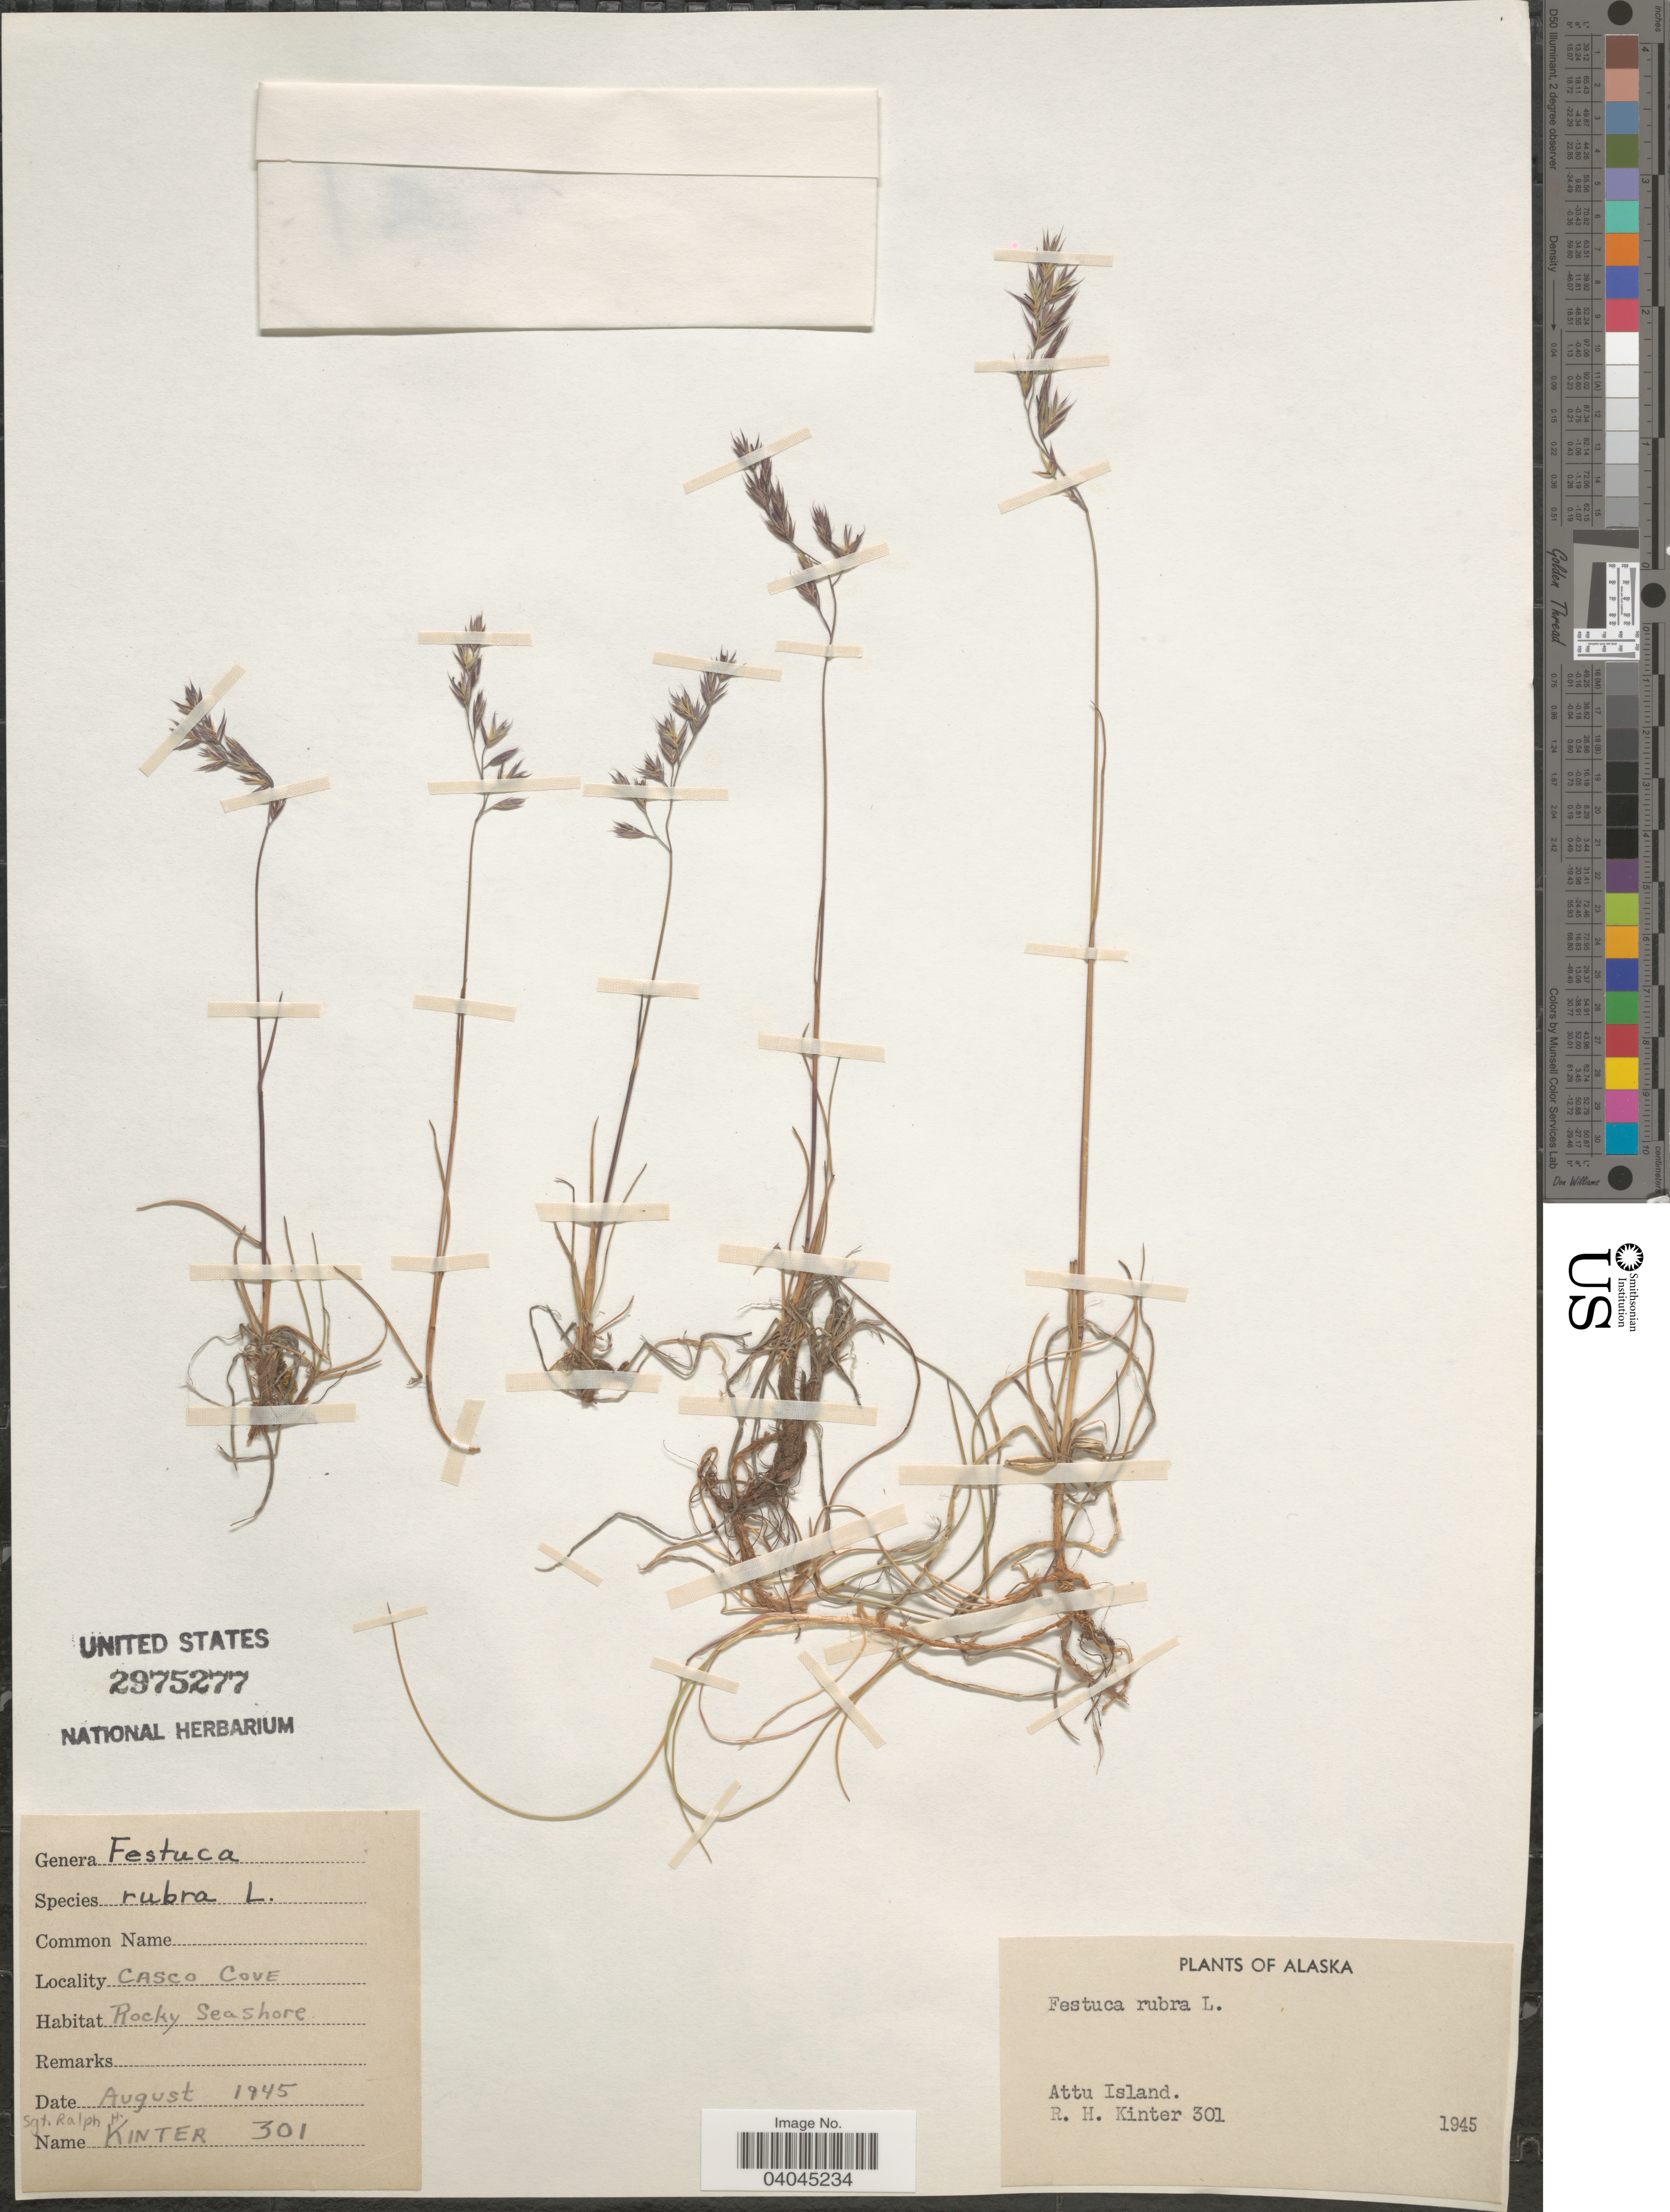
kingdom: Plantae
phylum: Tracheophyta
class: Liliopsida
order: Poales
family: Poaceae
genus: Festuca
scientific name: Festuca rubra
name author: L.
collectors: R. Kinter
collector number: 301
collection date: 1945-08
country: United States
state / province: Alaska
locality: Casco Cove. Attu Island.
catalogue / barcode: US 2975277